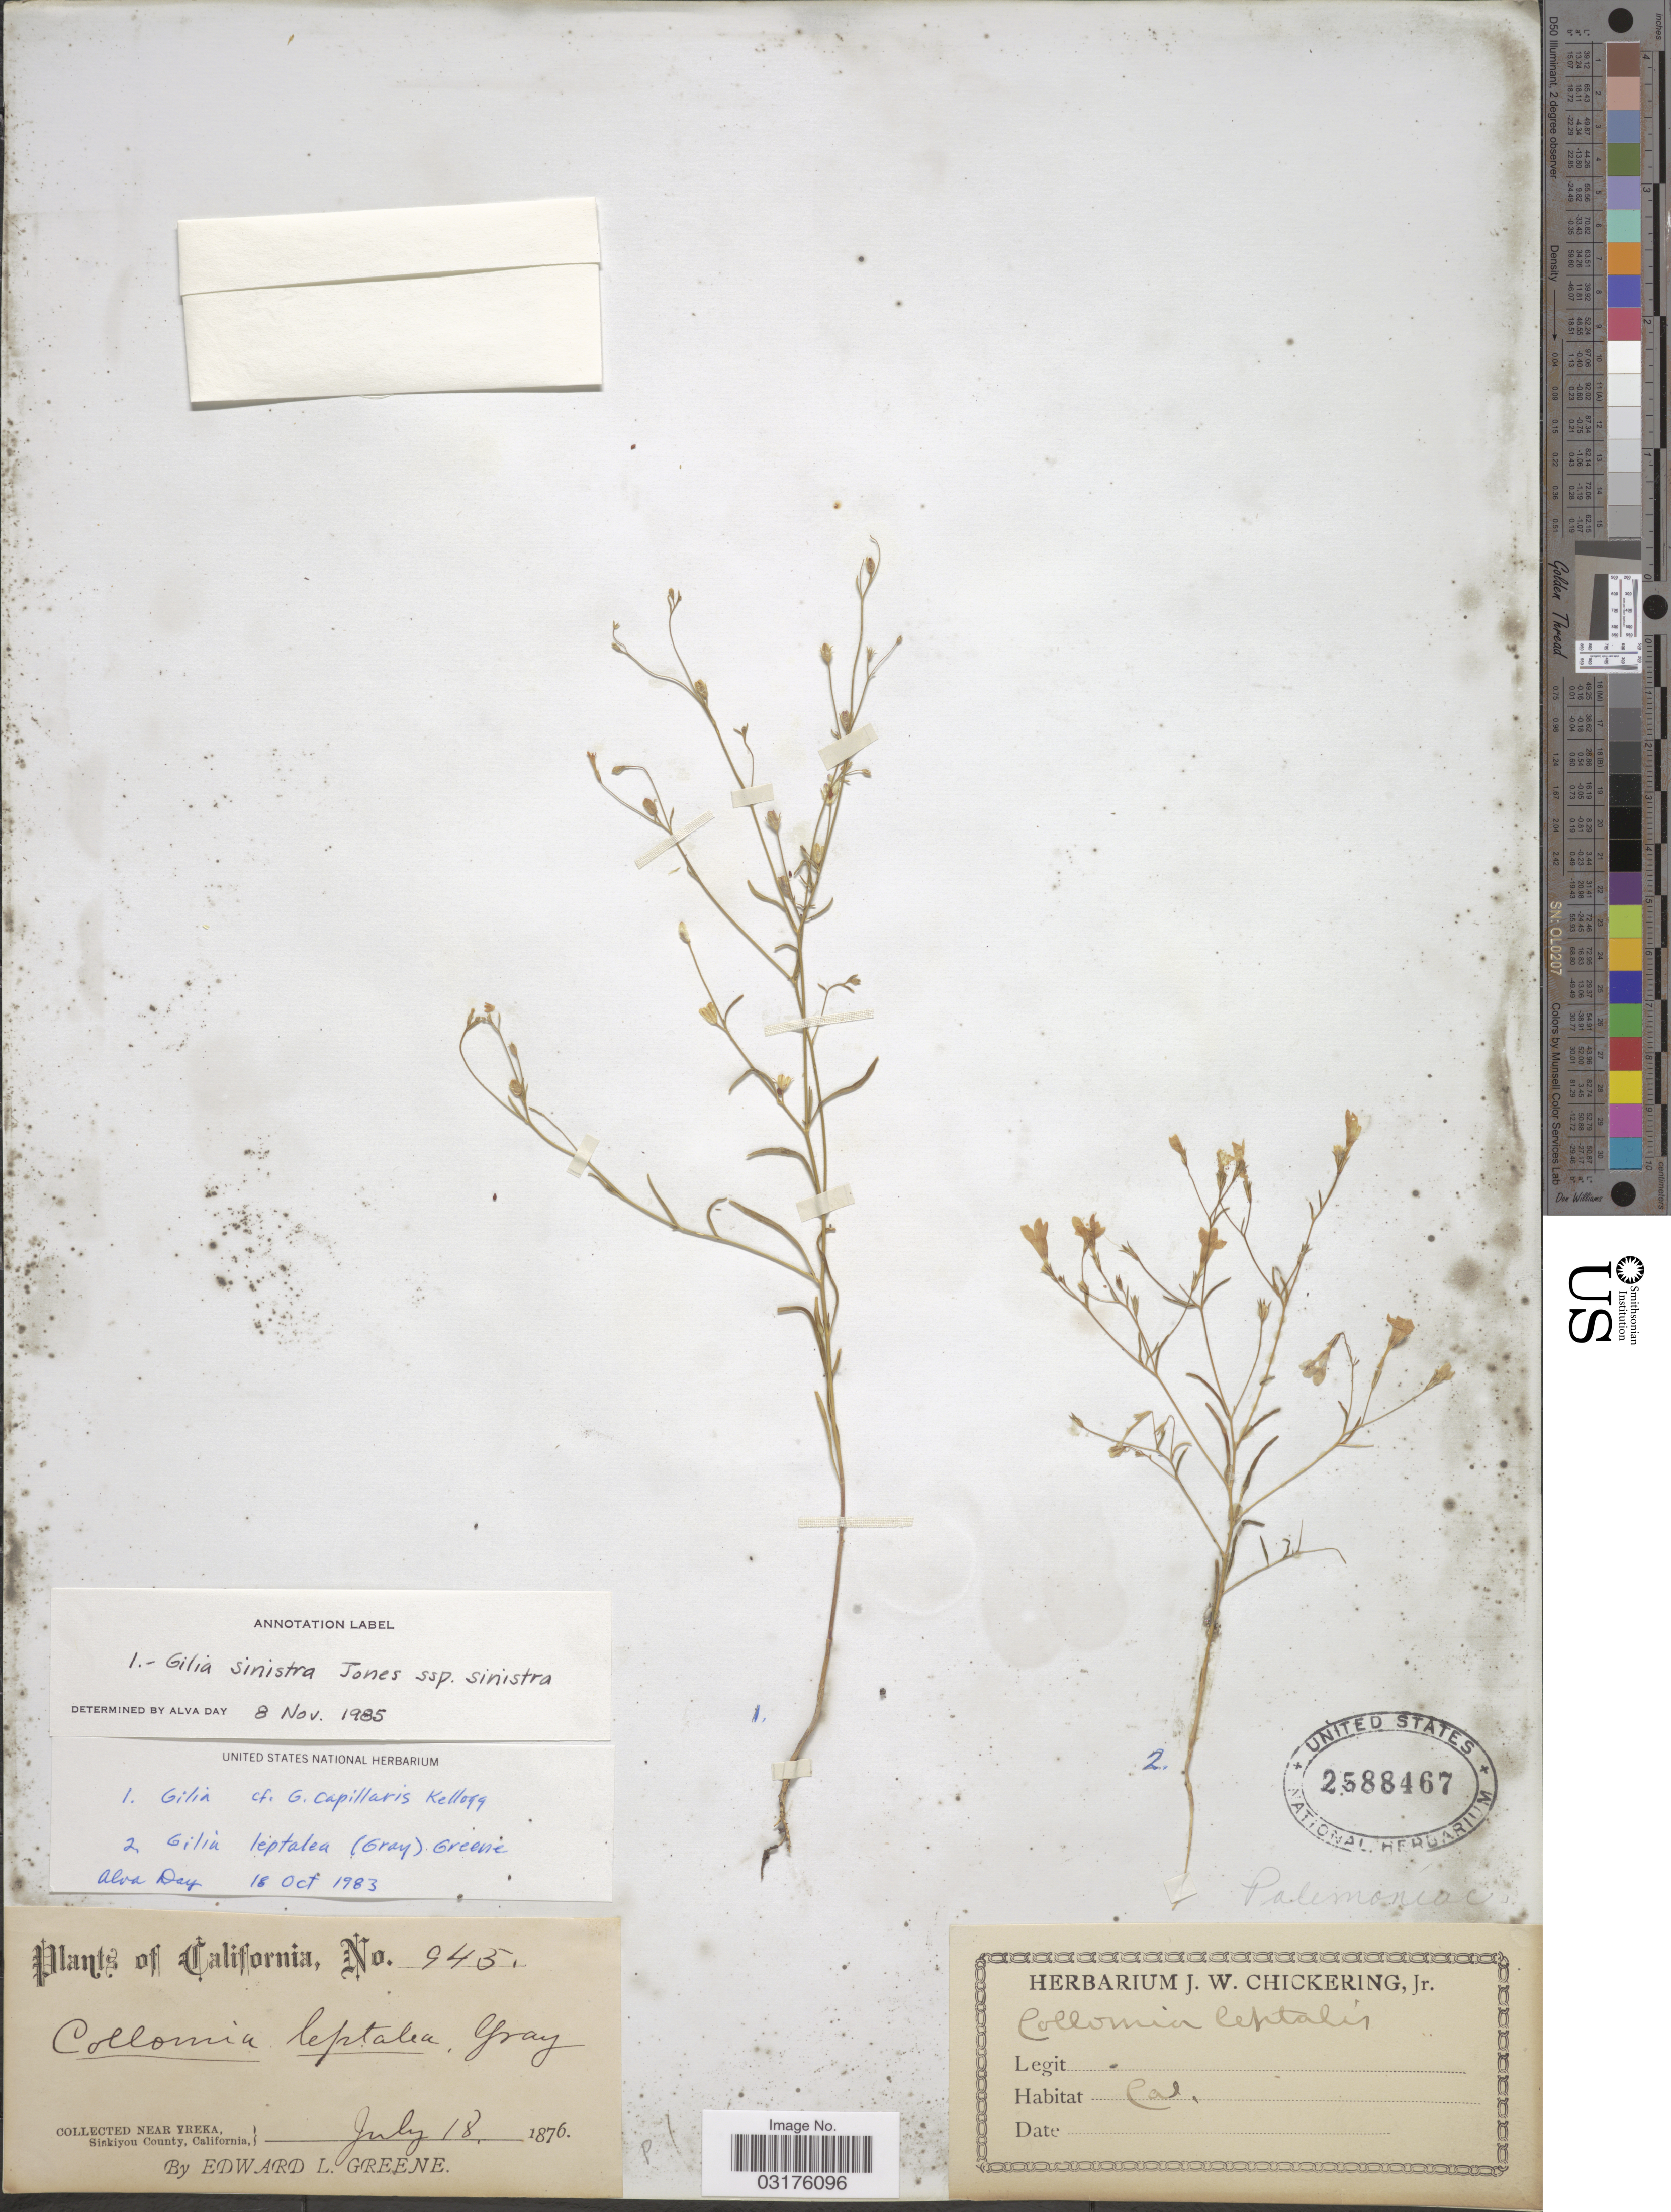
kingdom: Plantae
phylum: Tracheophyta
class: Magnoliopsida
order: Ericales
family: Polemoniaceae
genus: Gilia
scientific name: Gilia sinistra subsp. sinistra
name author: M.E. Jones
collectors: E. L. Greene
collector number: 945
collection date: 1876-07-18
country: United States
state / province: California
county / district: Siskiyou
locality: Near Yreka, Siskiyou County.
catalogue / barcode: US 2588467